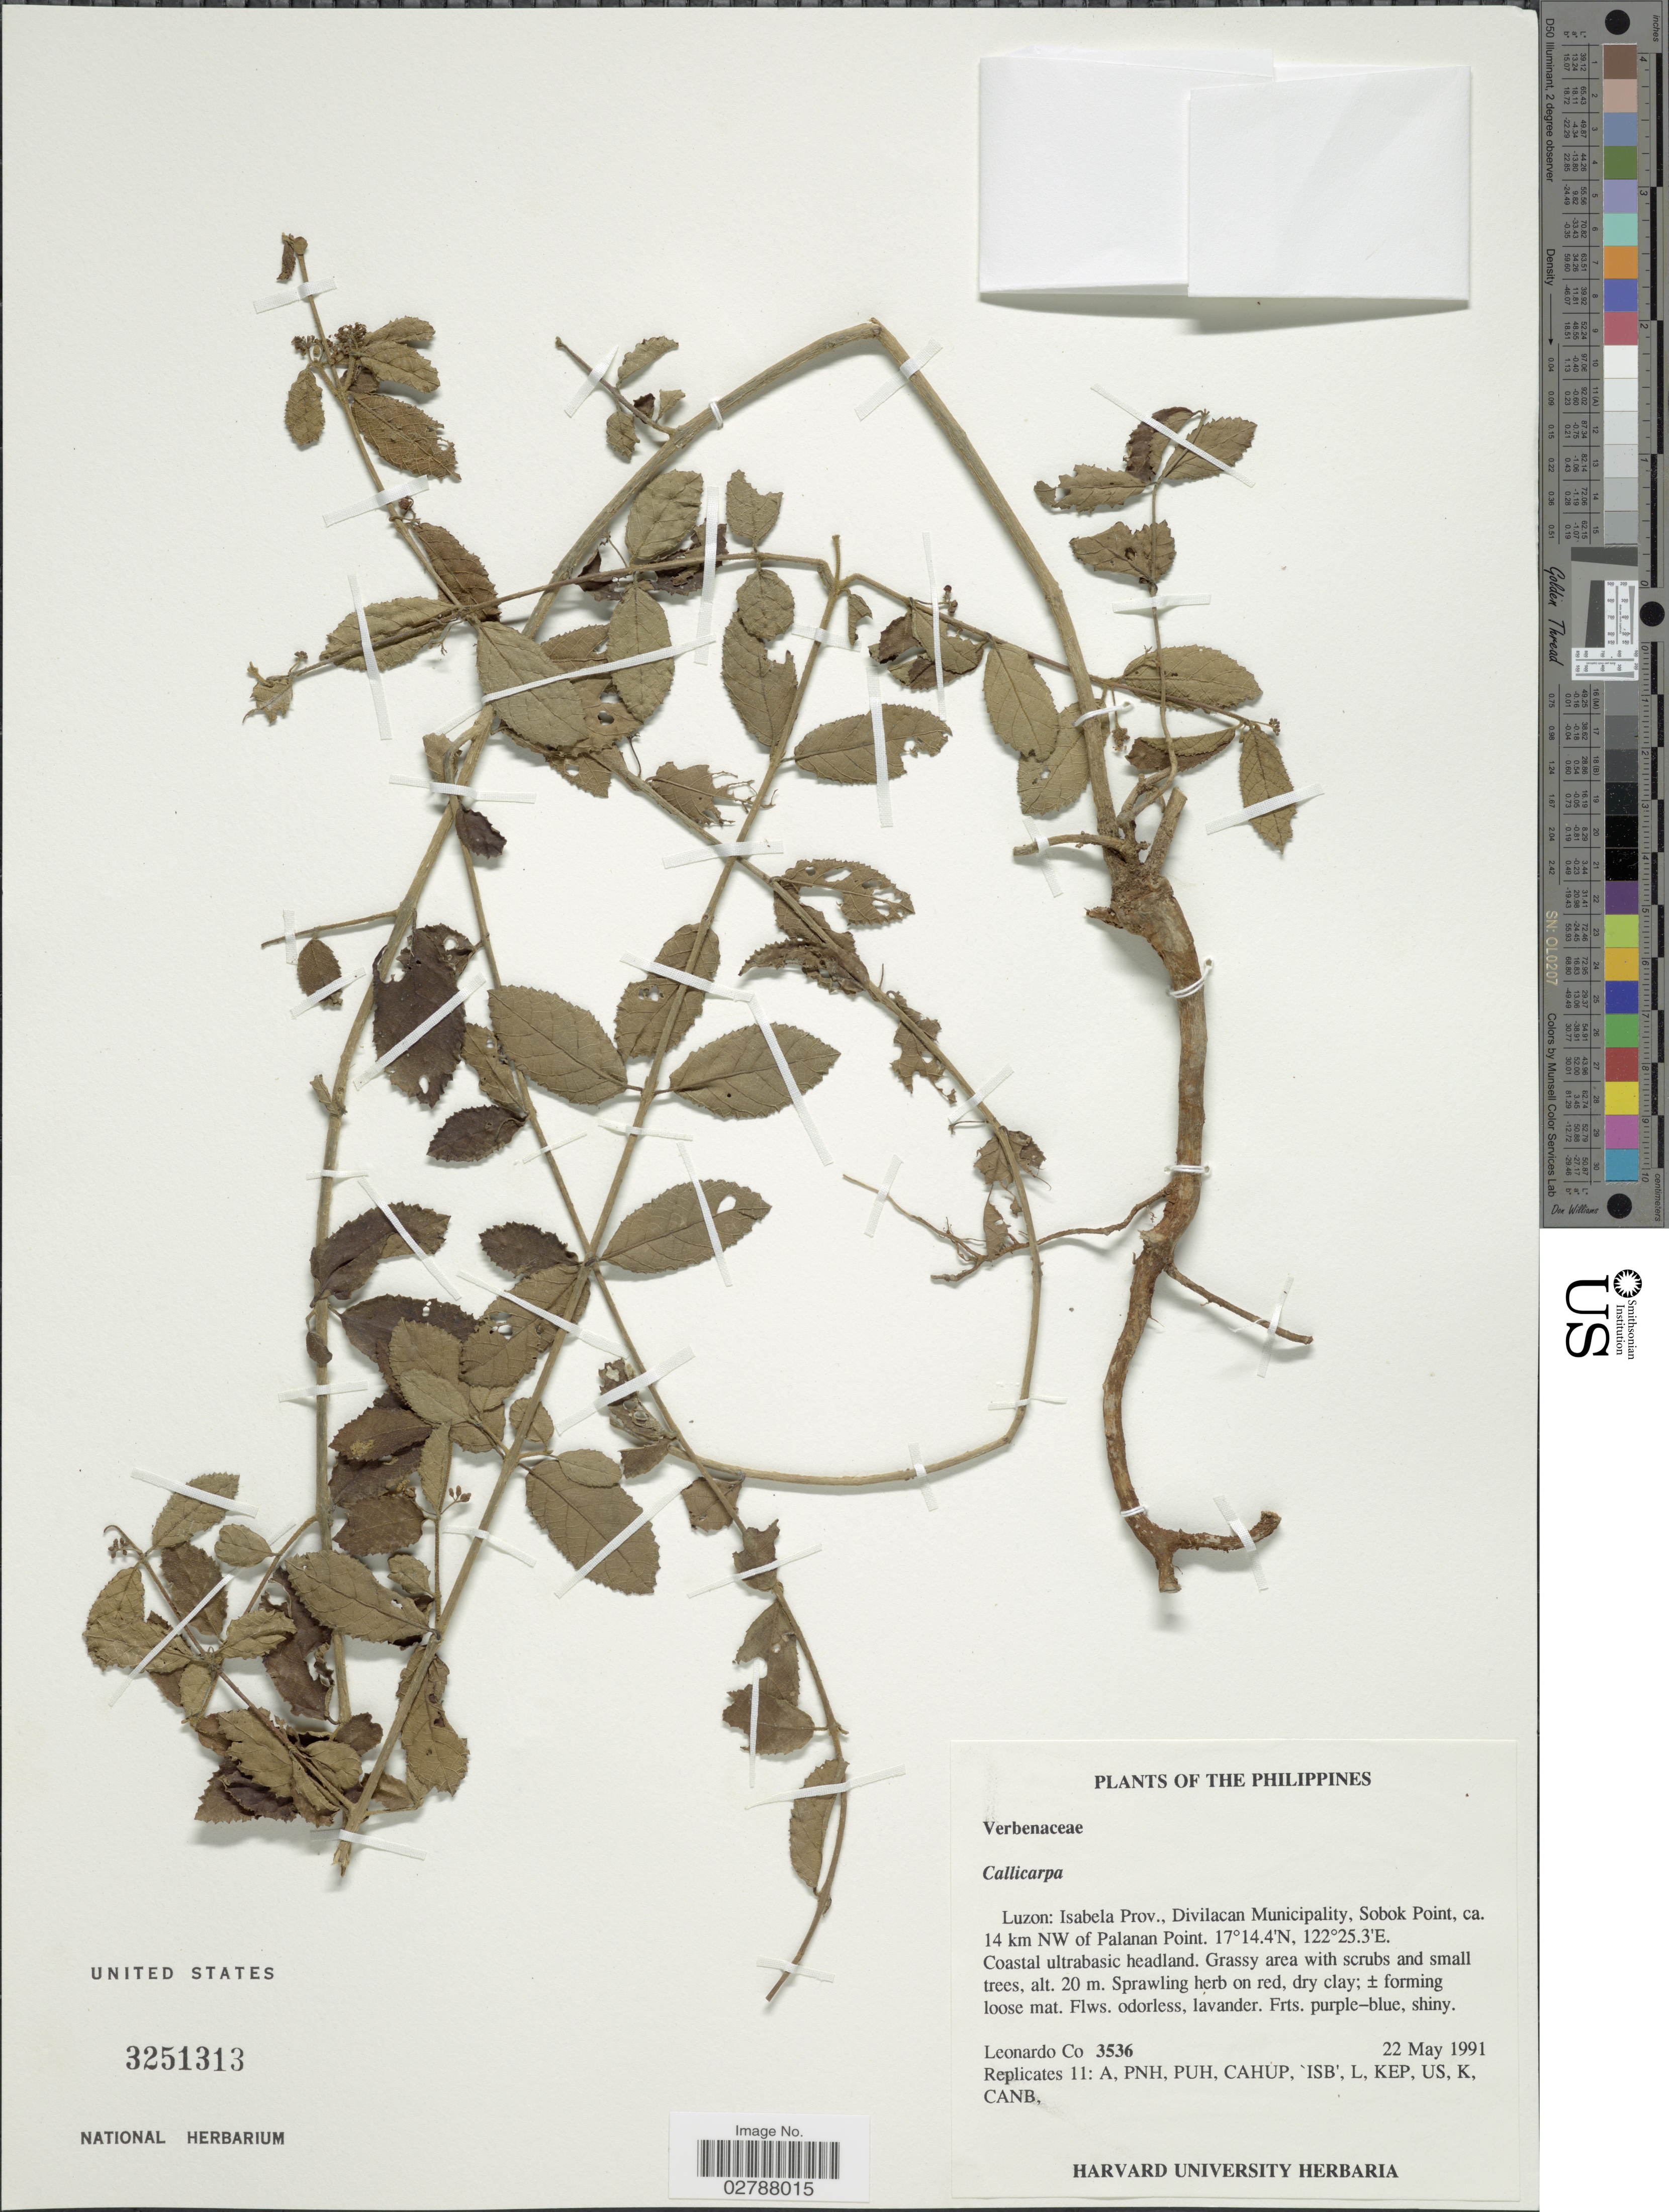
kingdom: Plantae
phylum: Tracheophyta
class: Magnoliopsida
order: Lamiales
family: Lamiaceae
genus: Callicarpa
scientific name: Callicarpa sp.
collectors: L. Co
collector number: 3536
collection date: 1991-05-22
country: Philippines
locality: Luzon: Isabela Prov., Divilacan Municipality, Sobok Point, ca. 14 km NW of Palanan Point.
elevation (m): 20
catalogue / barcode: US 3251313